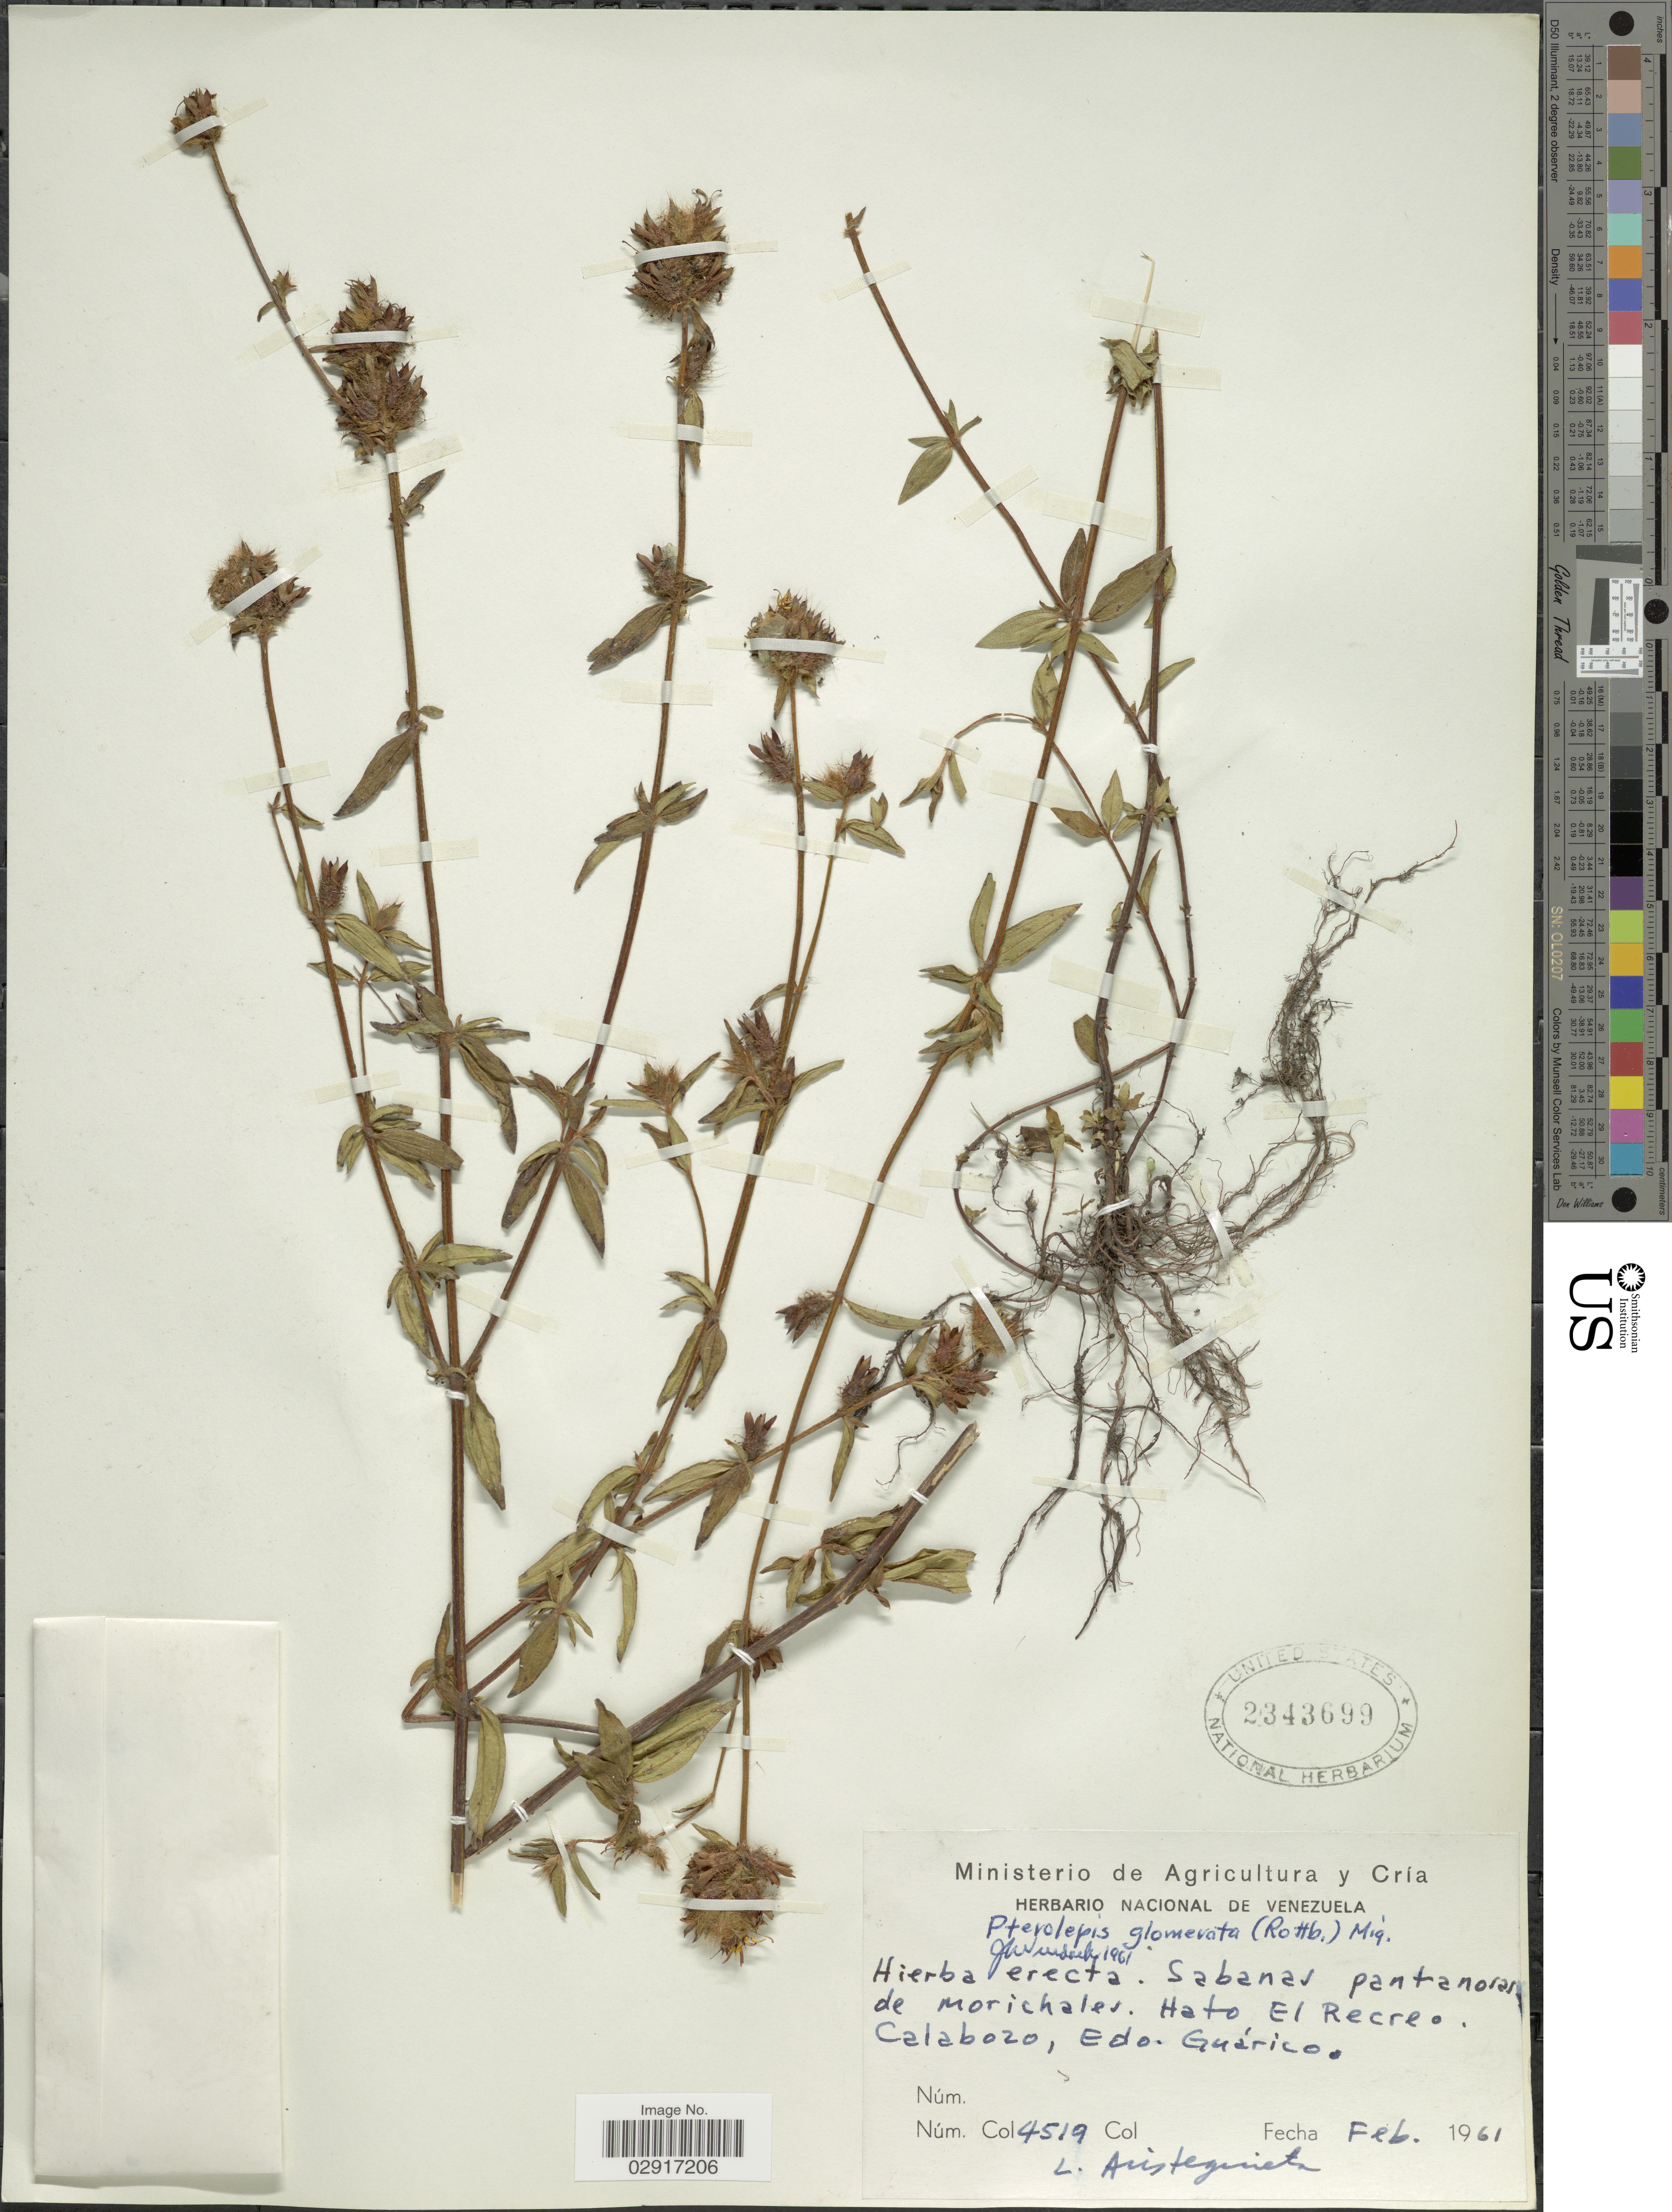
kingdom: Plantae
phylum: Tracheophyta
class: Magnoliopsida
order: Myrtales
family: Melastomataceae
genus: Pterolepis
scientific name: Pterolepis glomerata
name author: (Rottb.) Miq.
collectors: L. Aristeguieta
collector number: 4519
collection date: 1961-02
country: Venezuela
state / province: Guárico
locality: Sabanas pantanosas Calabozo.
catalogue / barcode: US 2343699